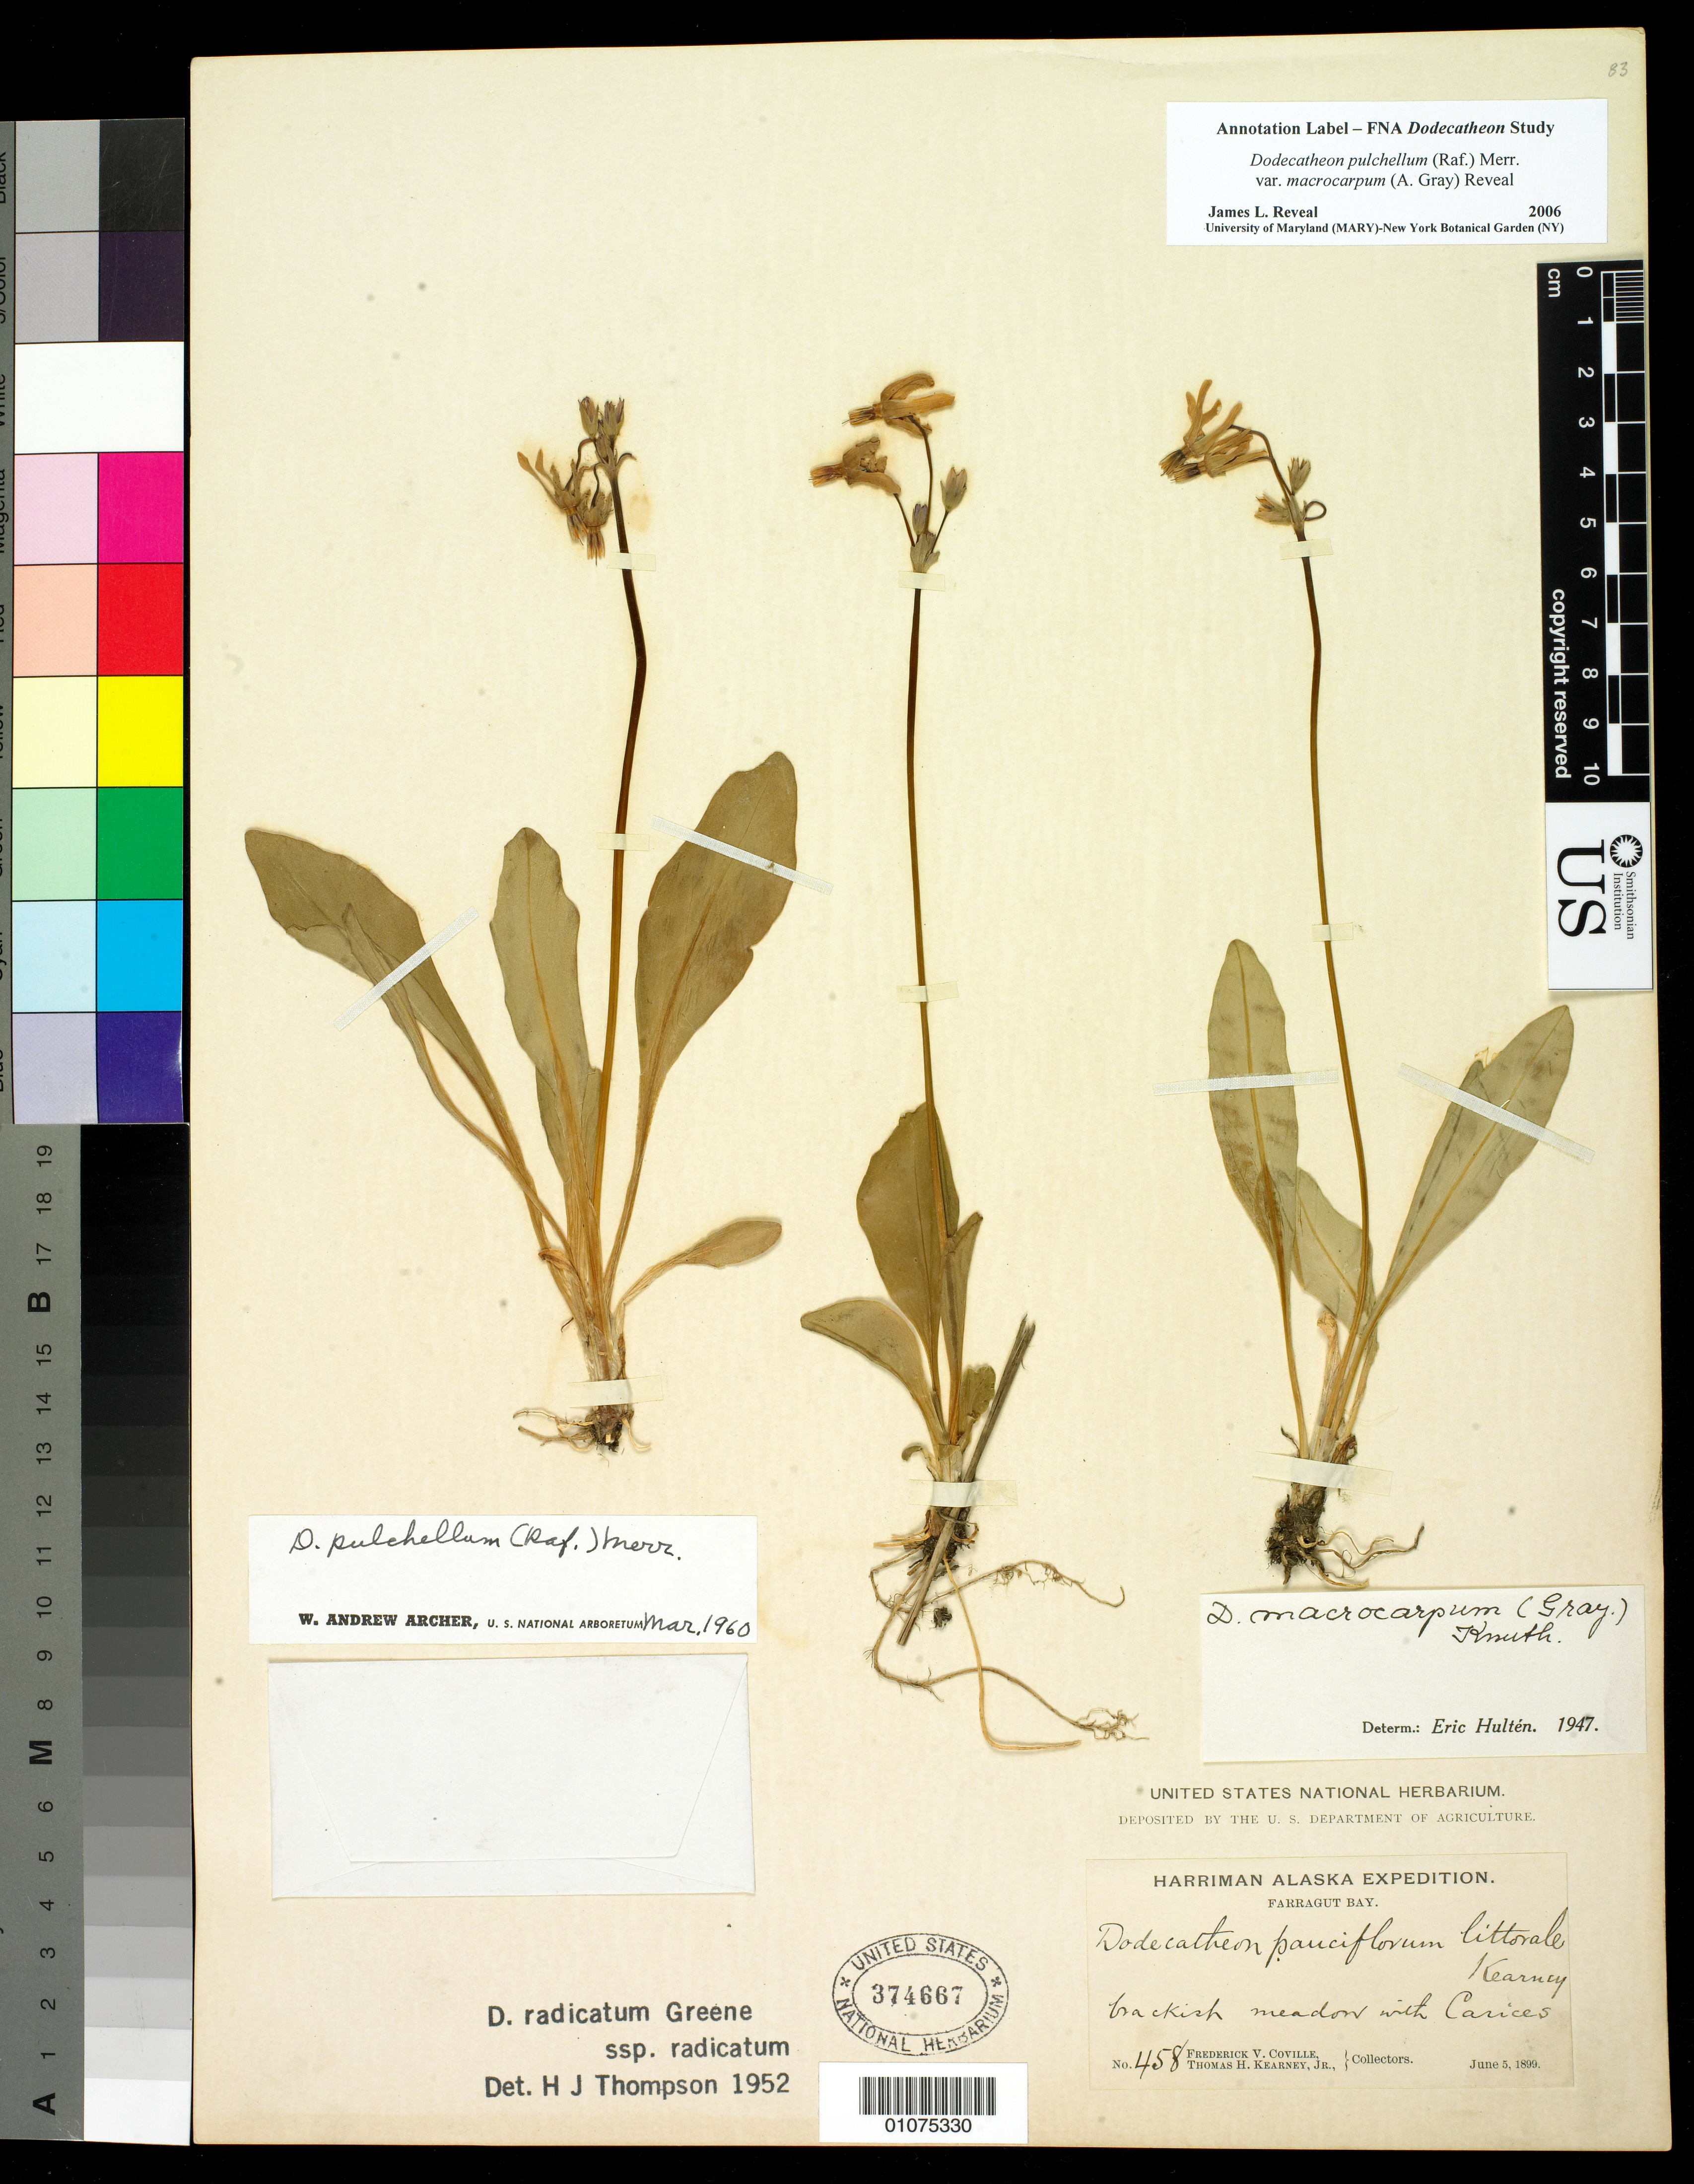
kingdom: Plantae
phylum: Tracheophyta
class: Magnoliopsida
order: Ericales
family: Primulaceae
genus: Dodecatheon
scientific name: Dodecatheon pulchellum var. macrocarpum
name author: (A. Gray) Reveal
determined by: Reveal, J. L.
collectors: F. V. Coville & T. H. Kearney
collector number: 458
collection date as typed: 5 Jun 1899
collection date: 1899-06-05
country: United States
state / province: Alaska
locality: Farragut Bay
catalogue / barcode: US 374667